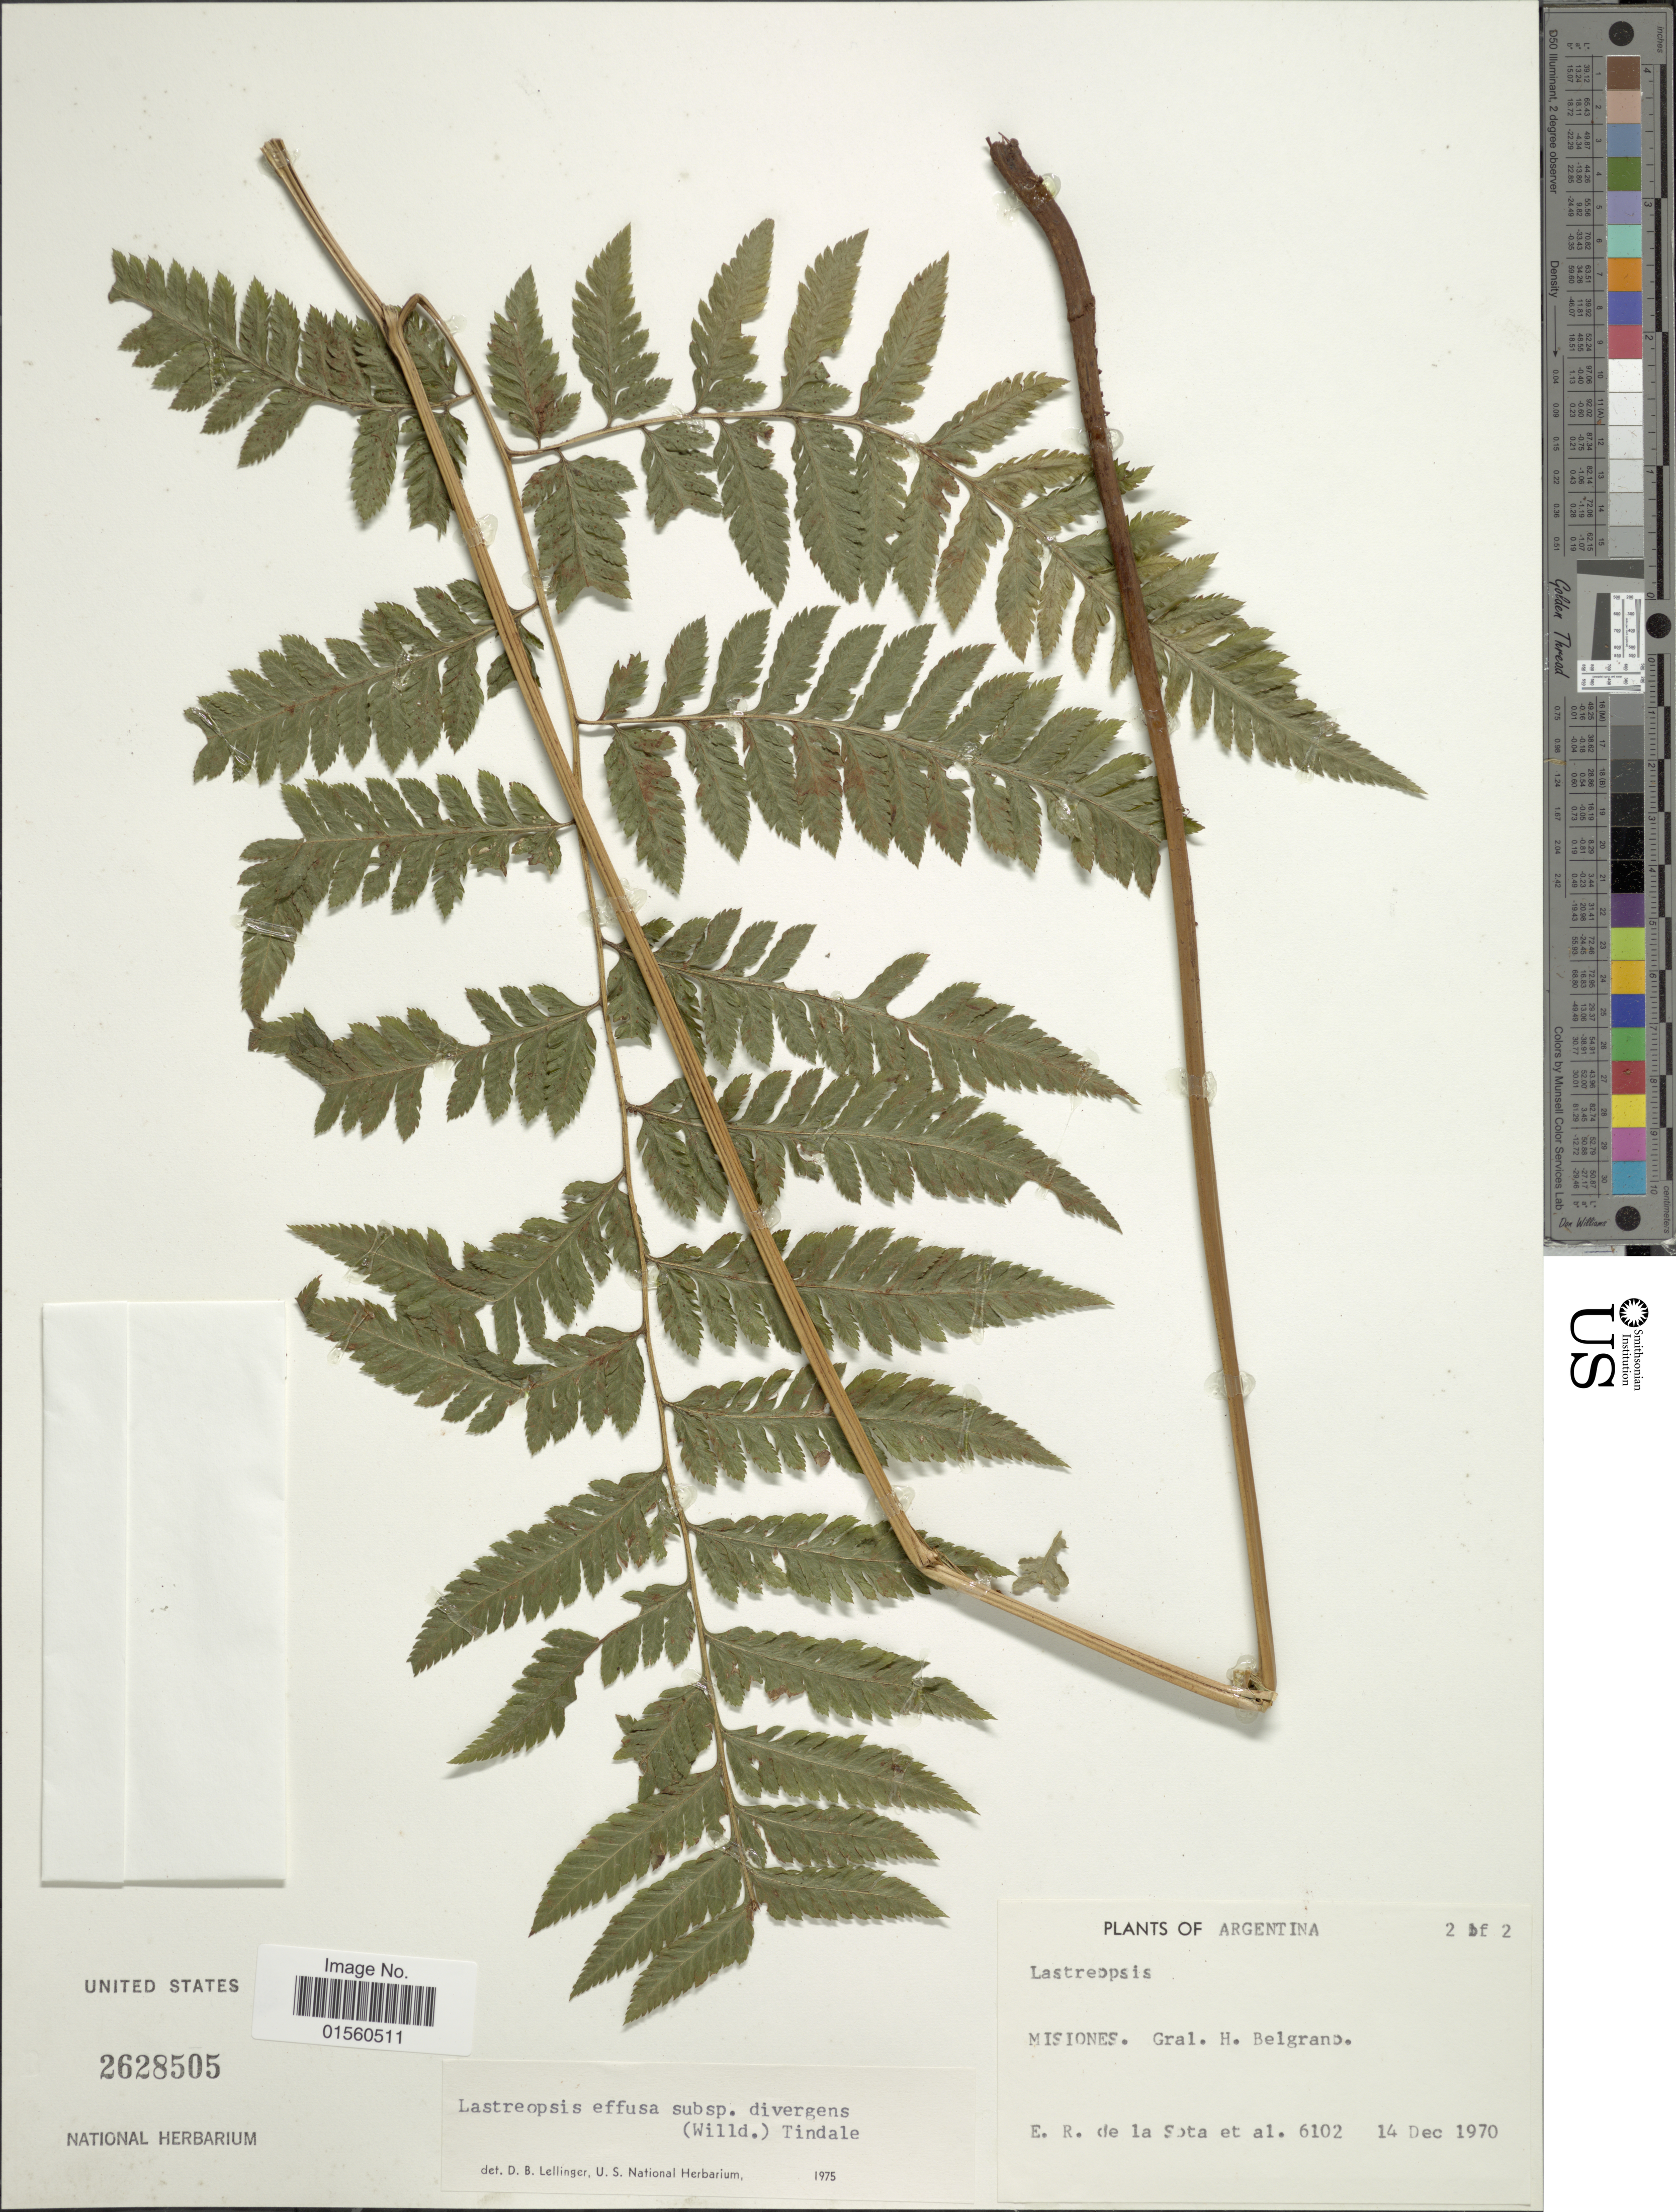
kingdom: Plantae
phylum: Tracheophyta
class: Polypodiopsida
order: Polypodiales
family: Dryopteridaceae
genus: Parapolystichum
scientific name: Parapolystichum effusum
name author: (Sw.) Ching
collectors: E. R. de la Sota & et al.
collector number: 6102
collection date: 1970-12-14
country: Argentina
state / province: Misiones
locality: Misiones, Gral. H. Belgrano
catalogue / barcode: US 2628505